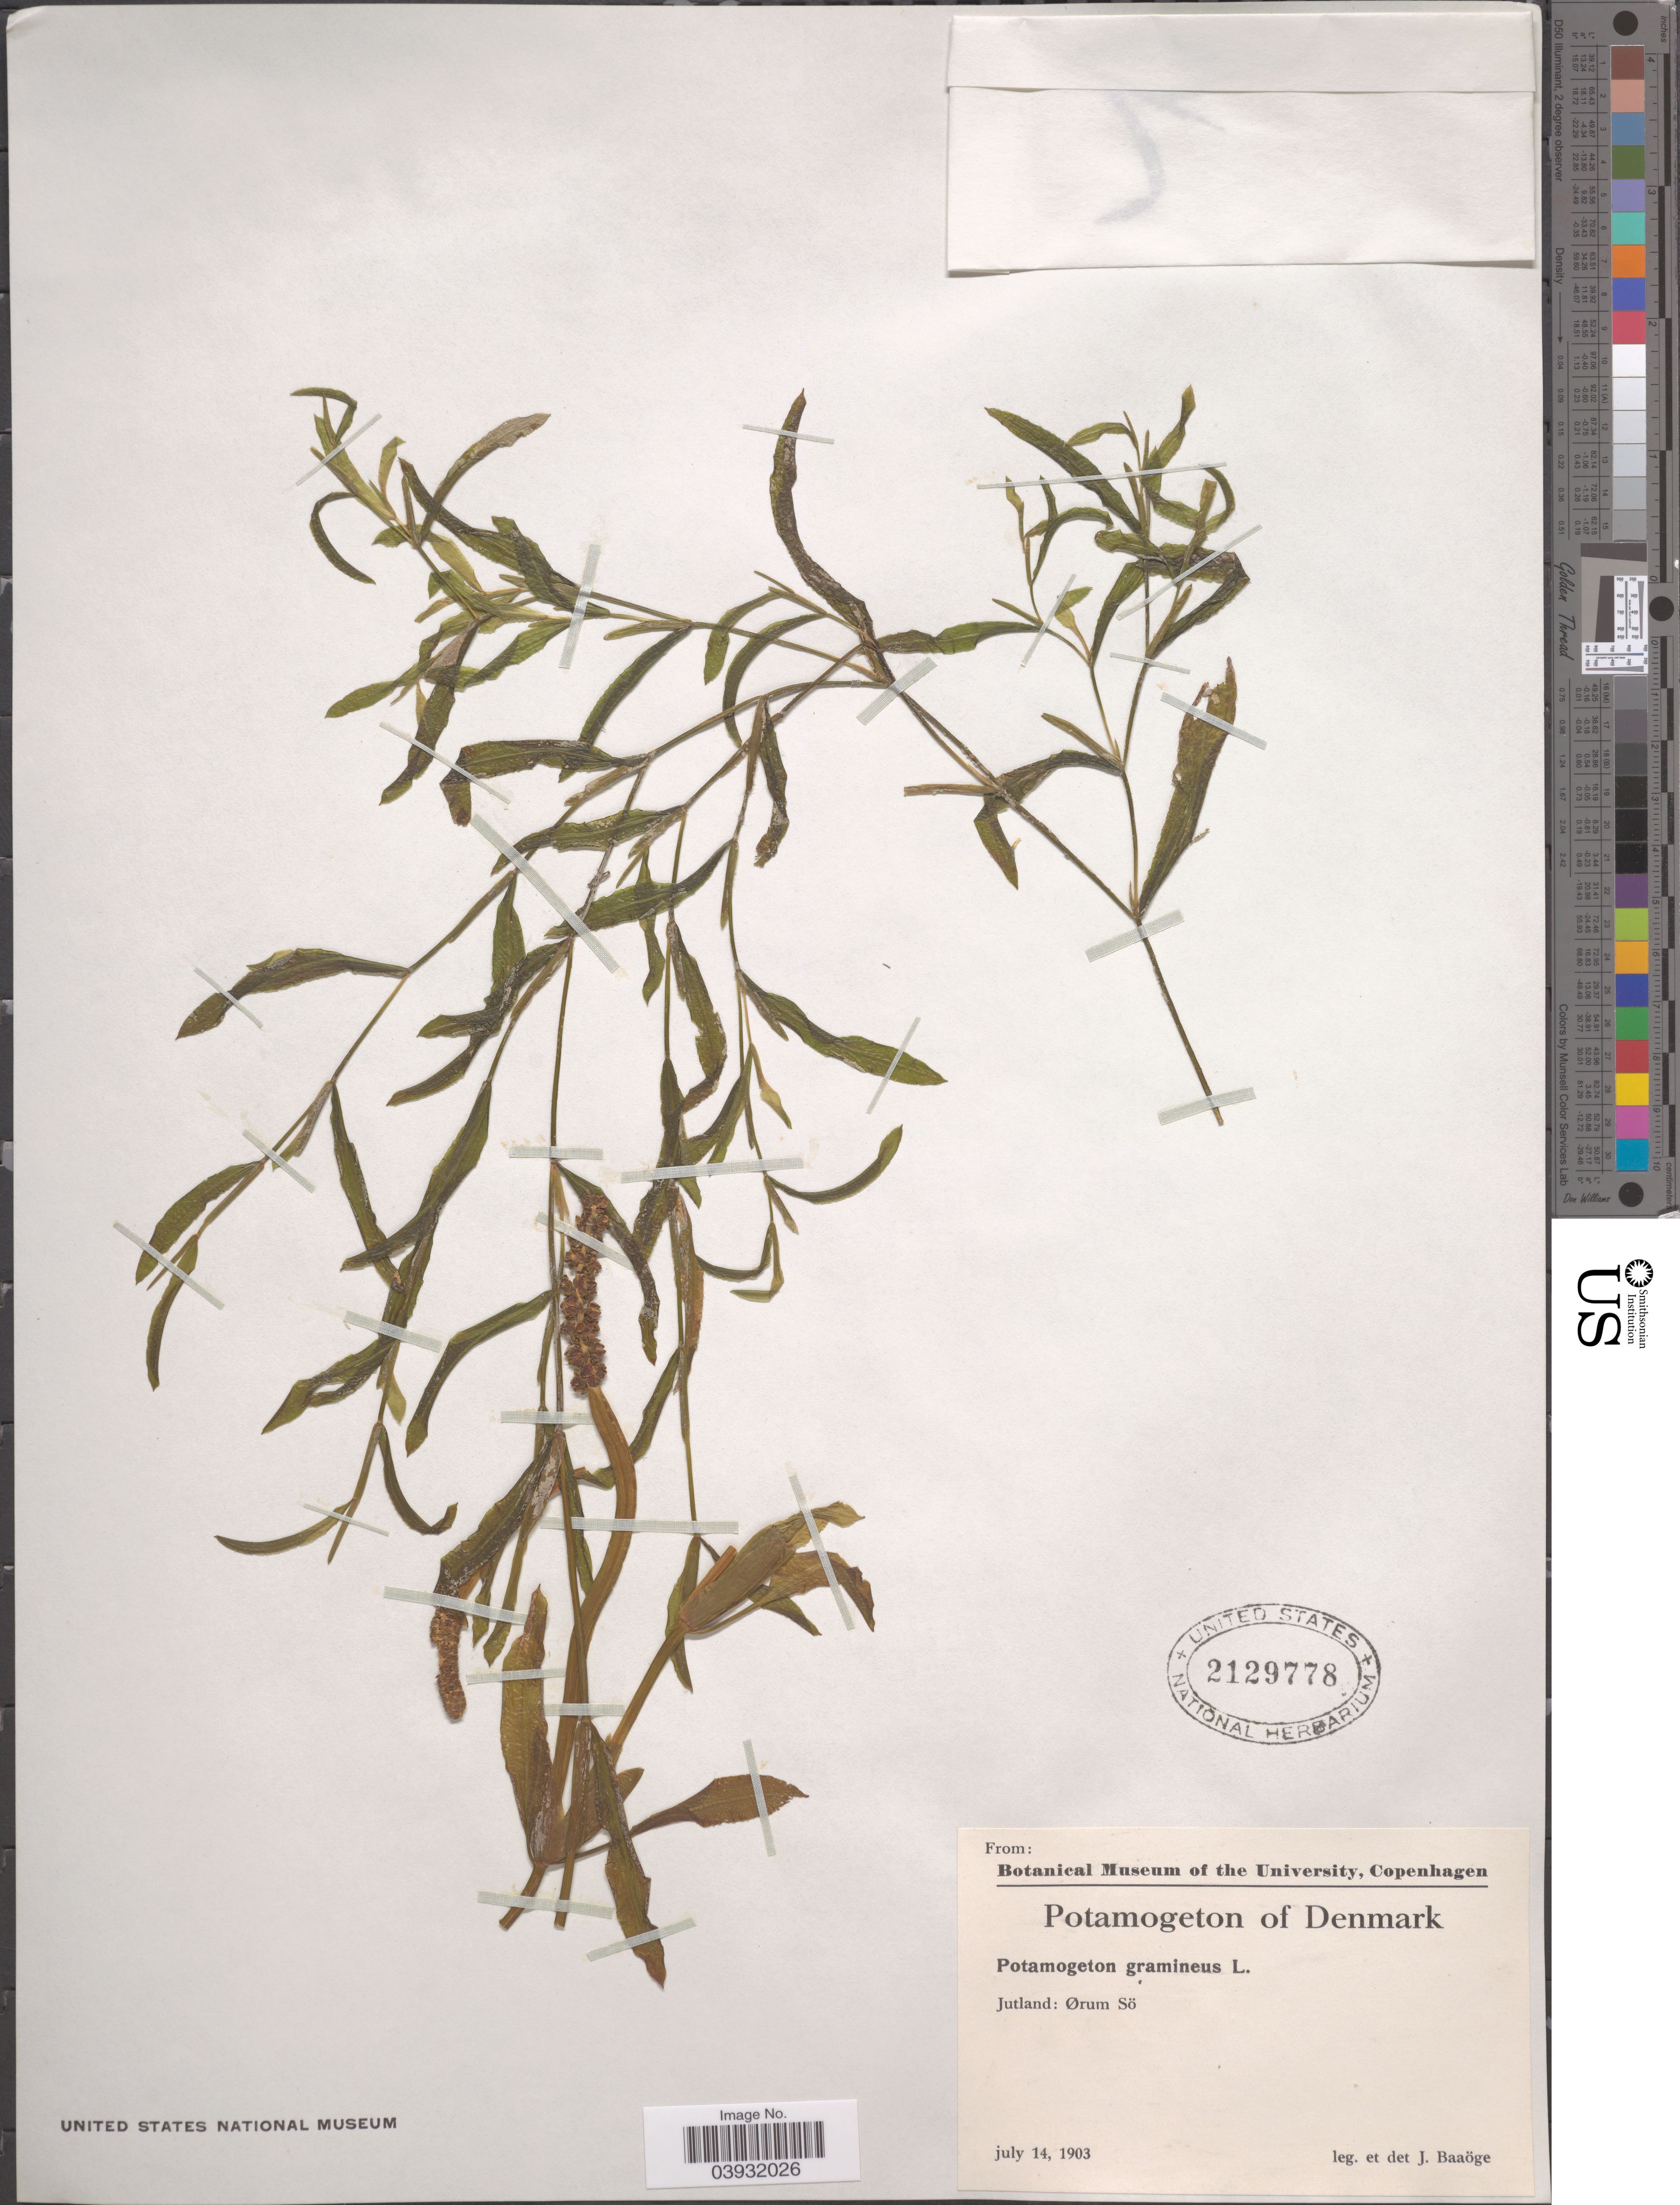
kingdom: Plantae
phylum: Tracheophyta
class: Liliopsida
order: Alismatales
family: Potamogetonaceae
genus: Potamogeton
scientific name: Potamogeton gramineus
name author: L.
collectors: J. Baagoe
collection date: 1903-07-14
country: Denmark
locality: Jutland: Ørum Sö.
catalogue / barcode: US 2129778